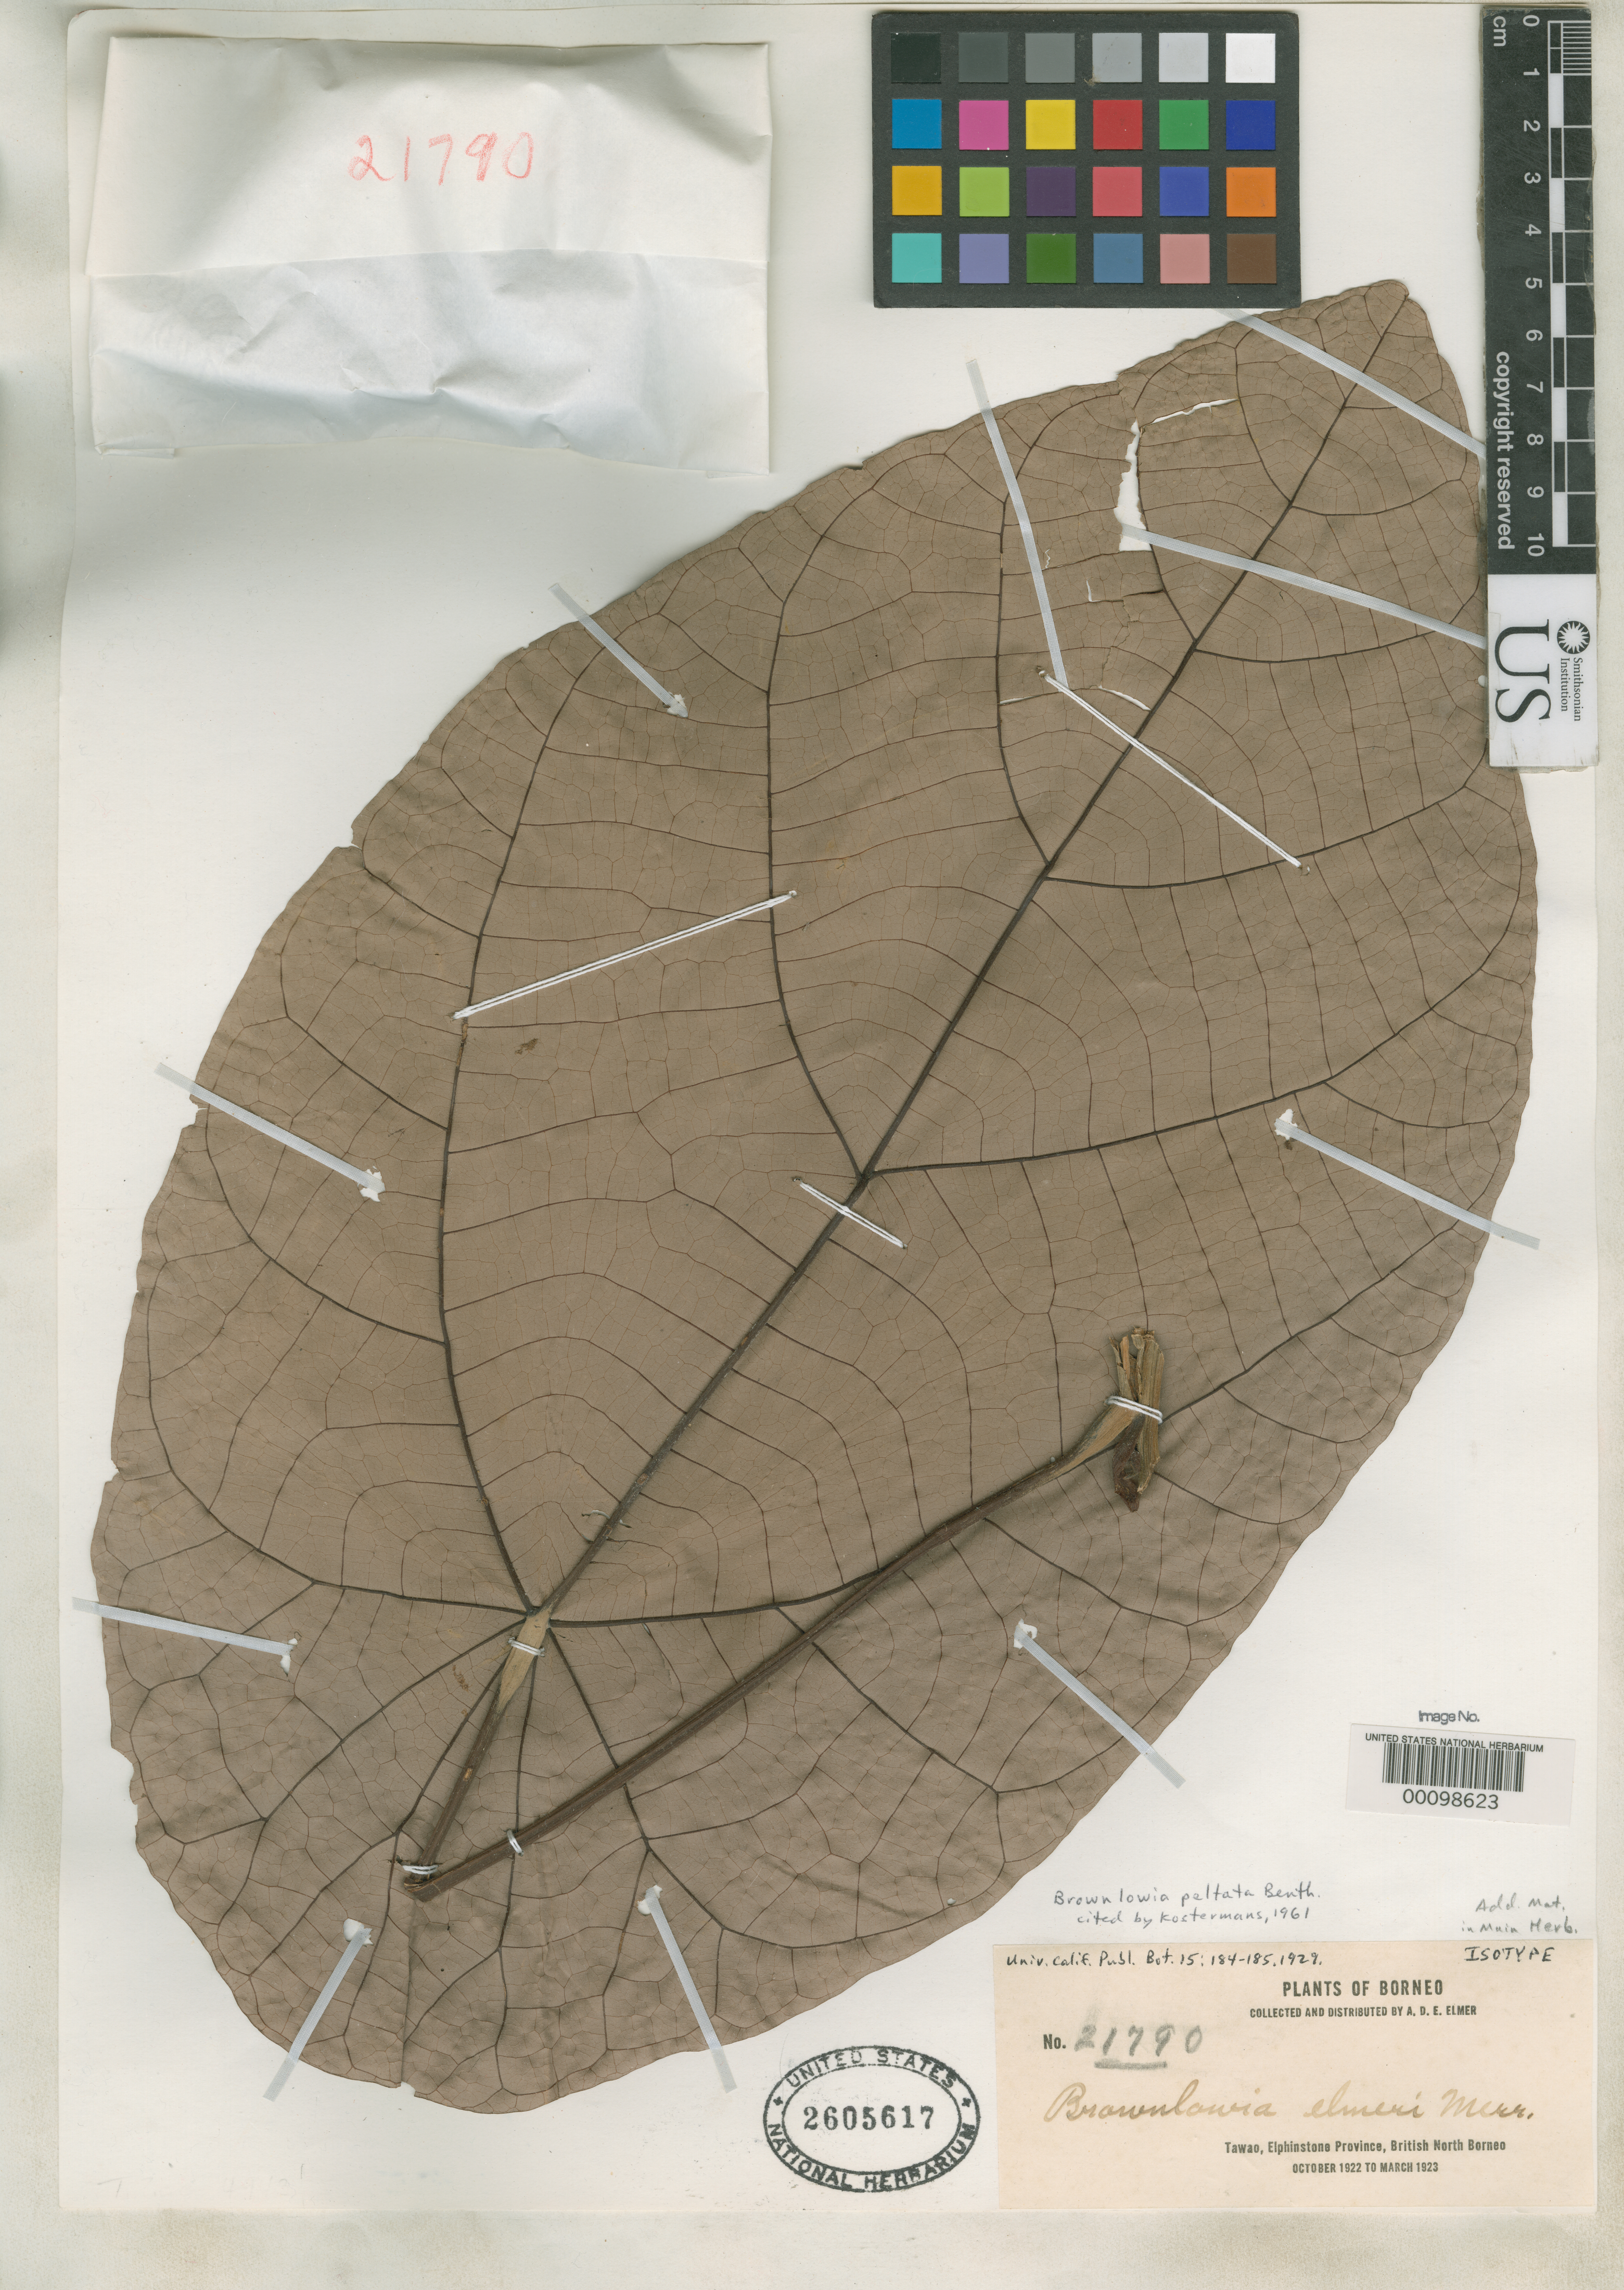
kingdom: Plantae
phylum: Tracheophyta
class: Magnoliopsida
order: Malvales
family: Malvaceae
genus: Brownlowia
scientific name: Brownlowia elmeri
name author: Merr.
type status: Isotype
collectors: A. D. E. Elmer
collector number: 21790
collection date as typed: Oct 1922 to -- Mar 1923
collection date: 1922-10/1923-03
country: Malaysia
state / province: Sabah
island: Borneo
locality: Tawao, Elphinstone Province.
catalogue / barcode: US 2605617